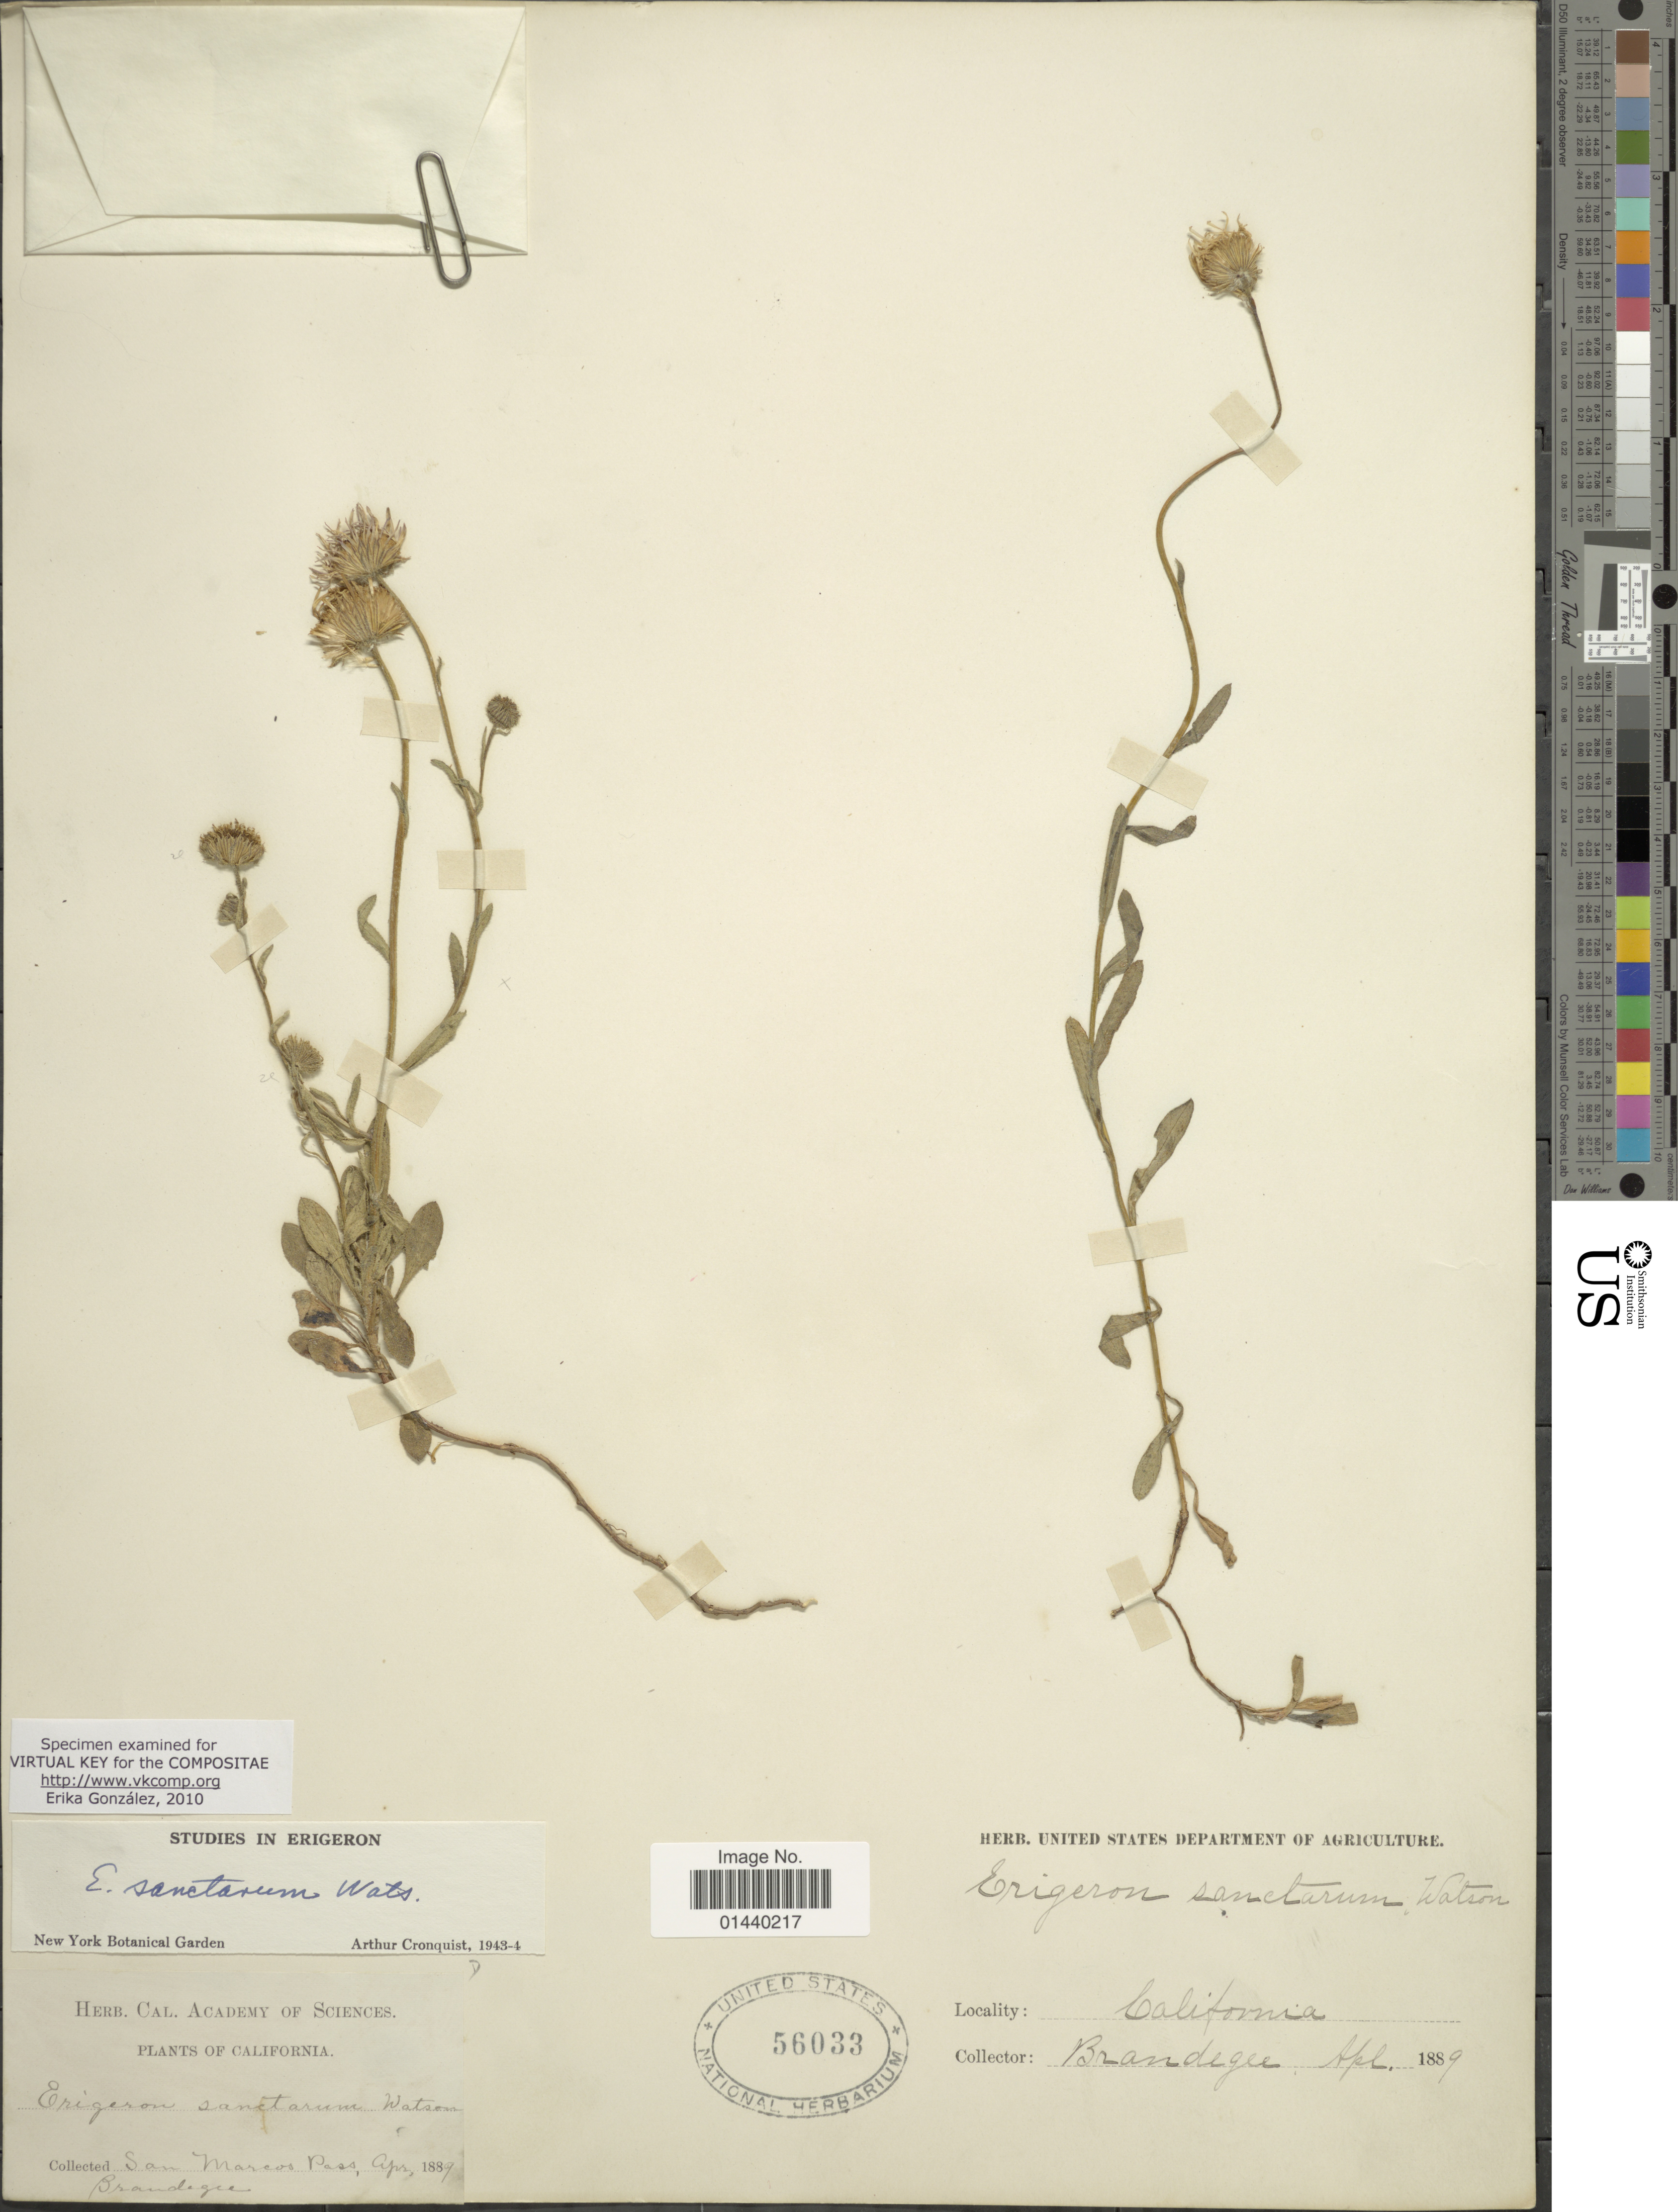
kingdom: Plantae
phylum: Tracheophyta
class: Magnoliopsida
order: Asterales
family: Asteraceae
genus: Erigeron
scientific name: Erigeron sanctarum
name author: S. Watson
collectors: -- Brandegee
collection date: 1889-04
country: United States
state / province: California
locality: San Marcos Pass.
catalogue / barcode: US 56033